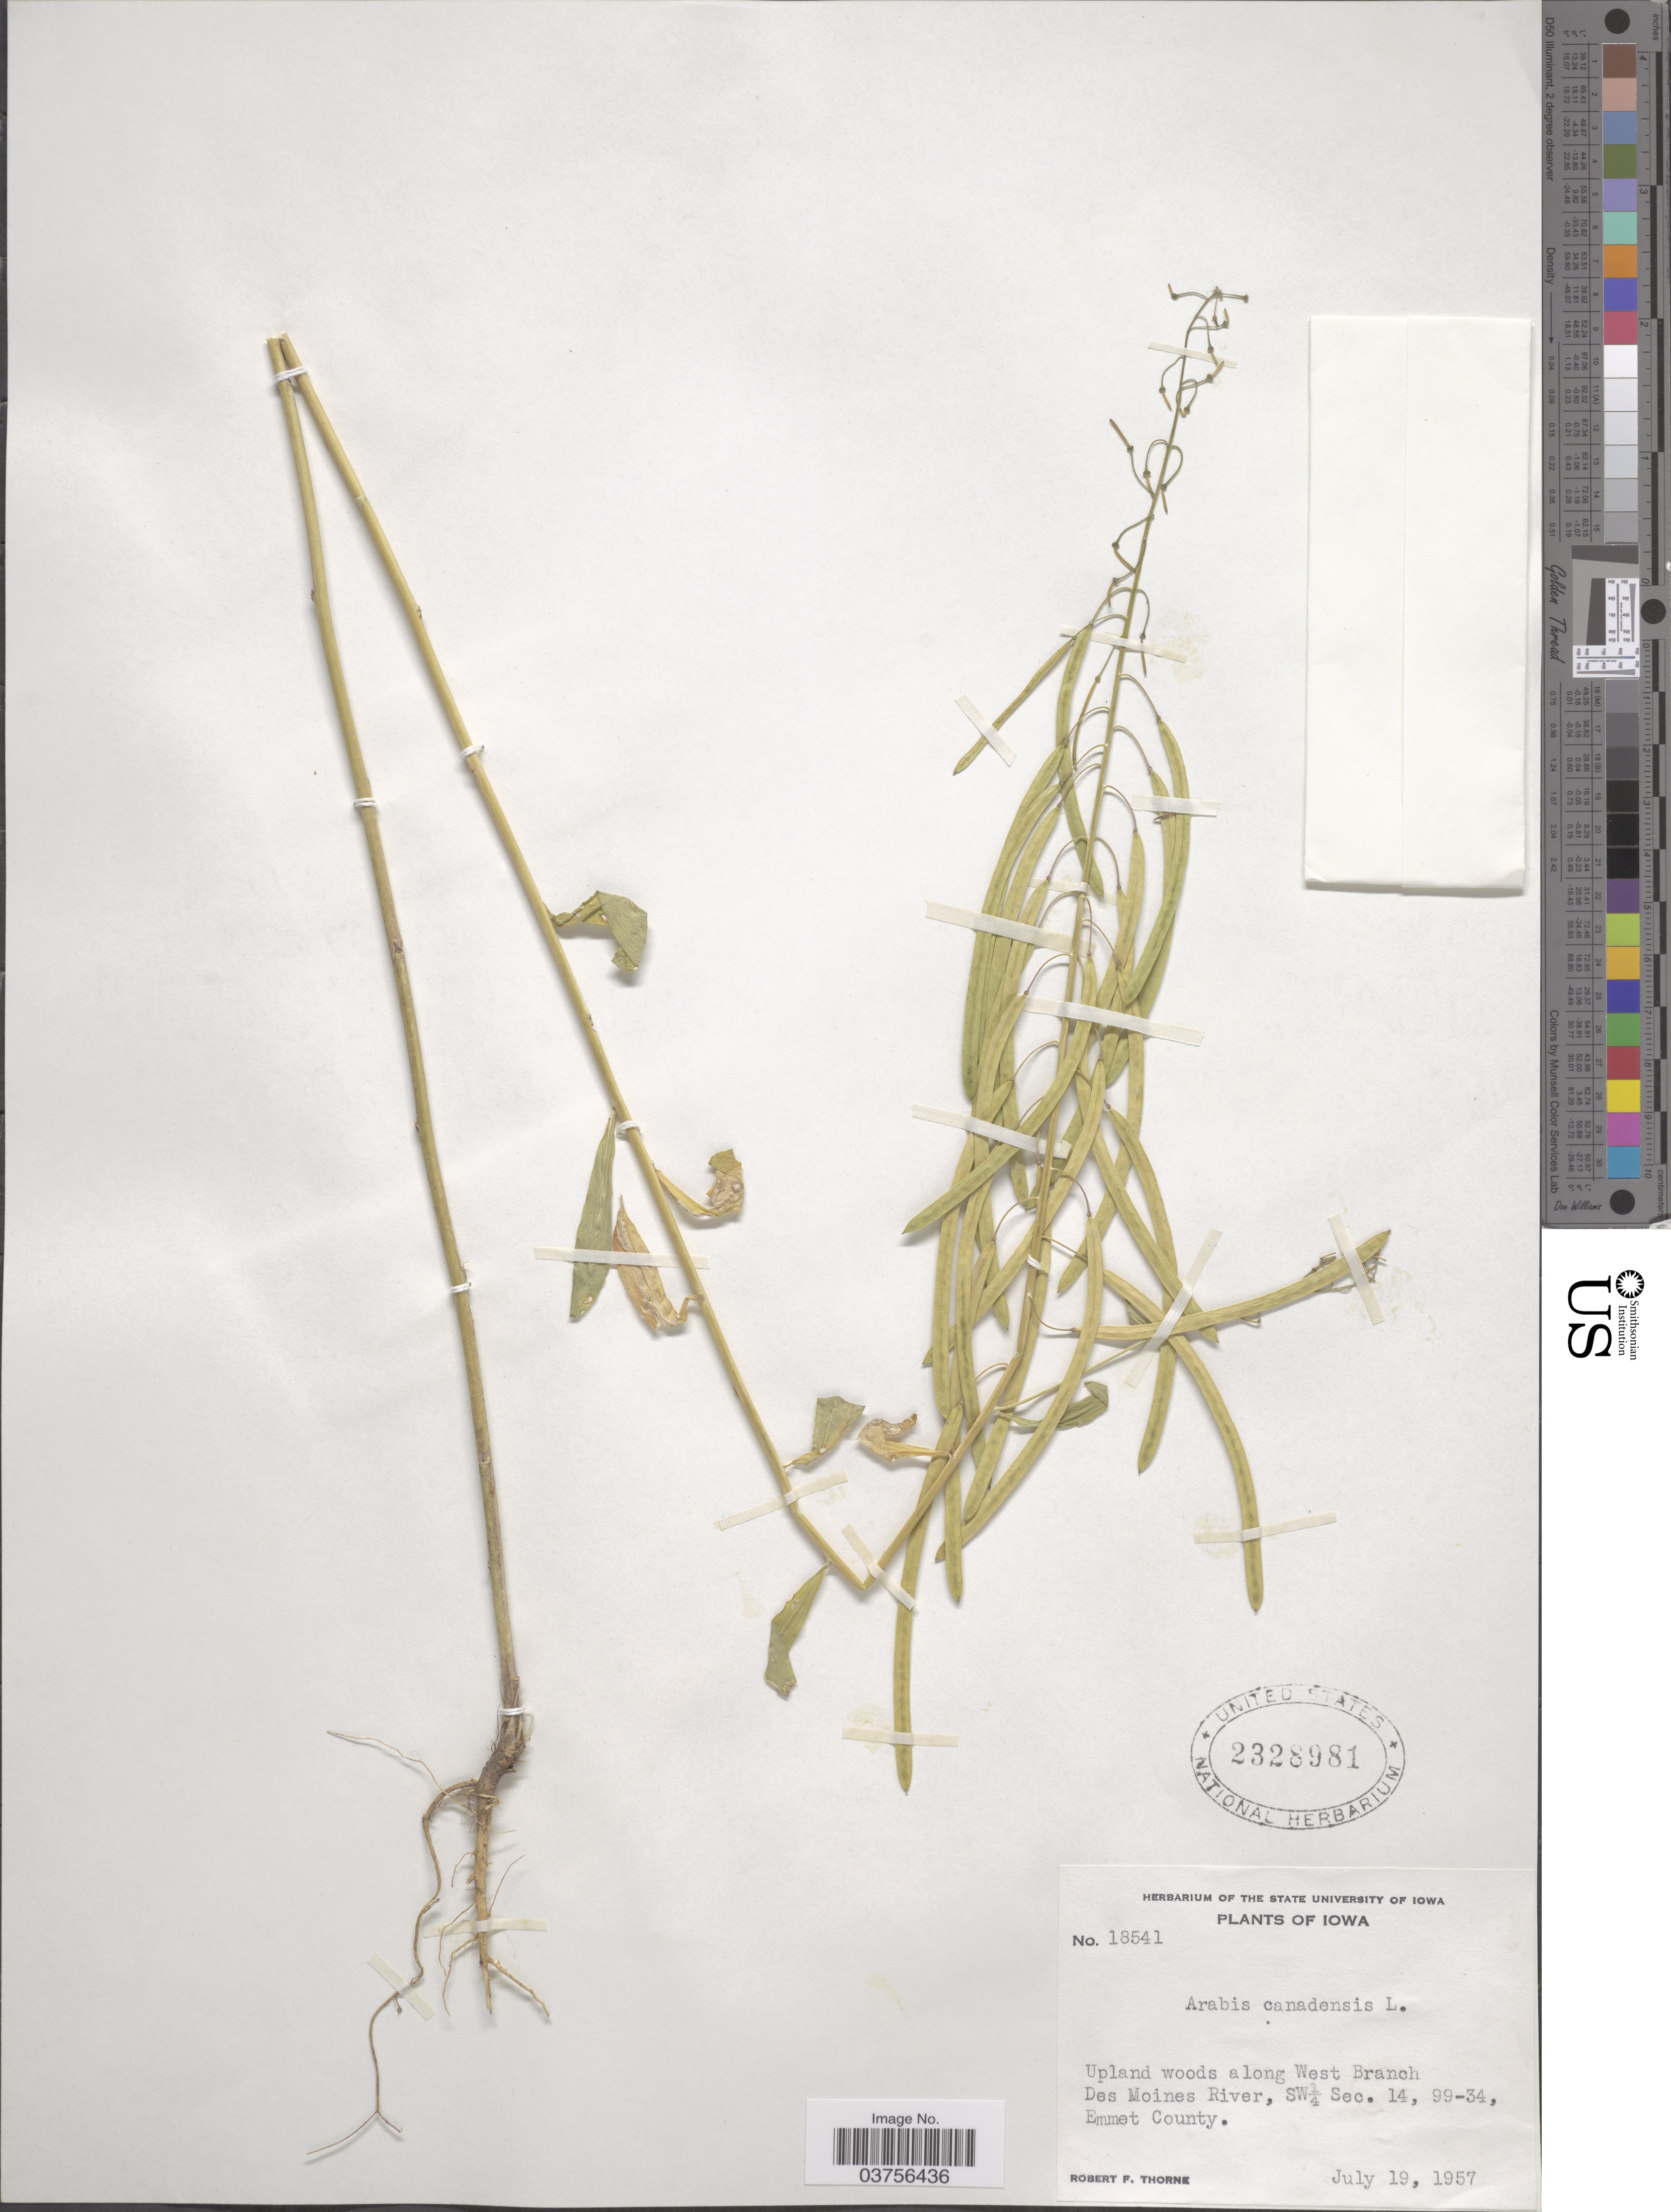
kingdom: Plantae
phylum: Tracheophyta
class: Magnoliopsida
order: Brassicales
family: Brassicaceae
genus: Arabis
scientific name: Arabis canadensis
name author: L.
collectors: R. F. Thorne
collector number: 18541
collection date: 1957-07-19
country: United States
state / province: Iowa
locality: Upland woods along West Branch Des Moines River, SW¼ Sec. 14, 99-34, Emmet County.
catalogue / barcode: US 2328981